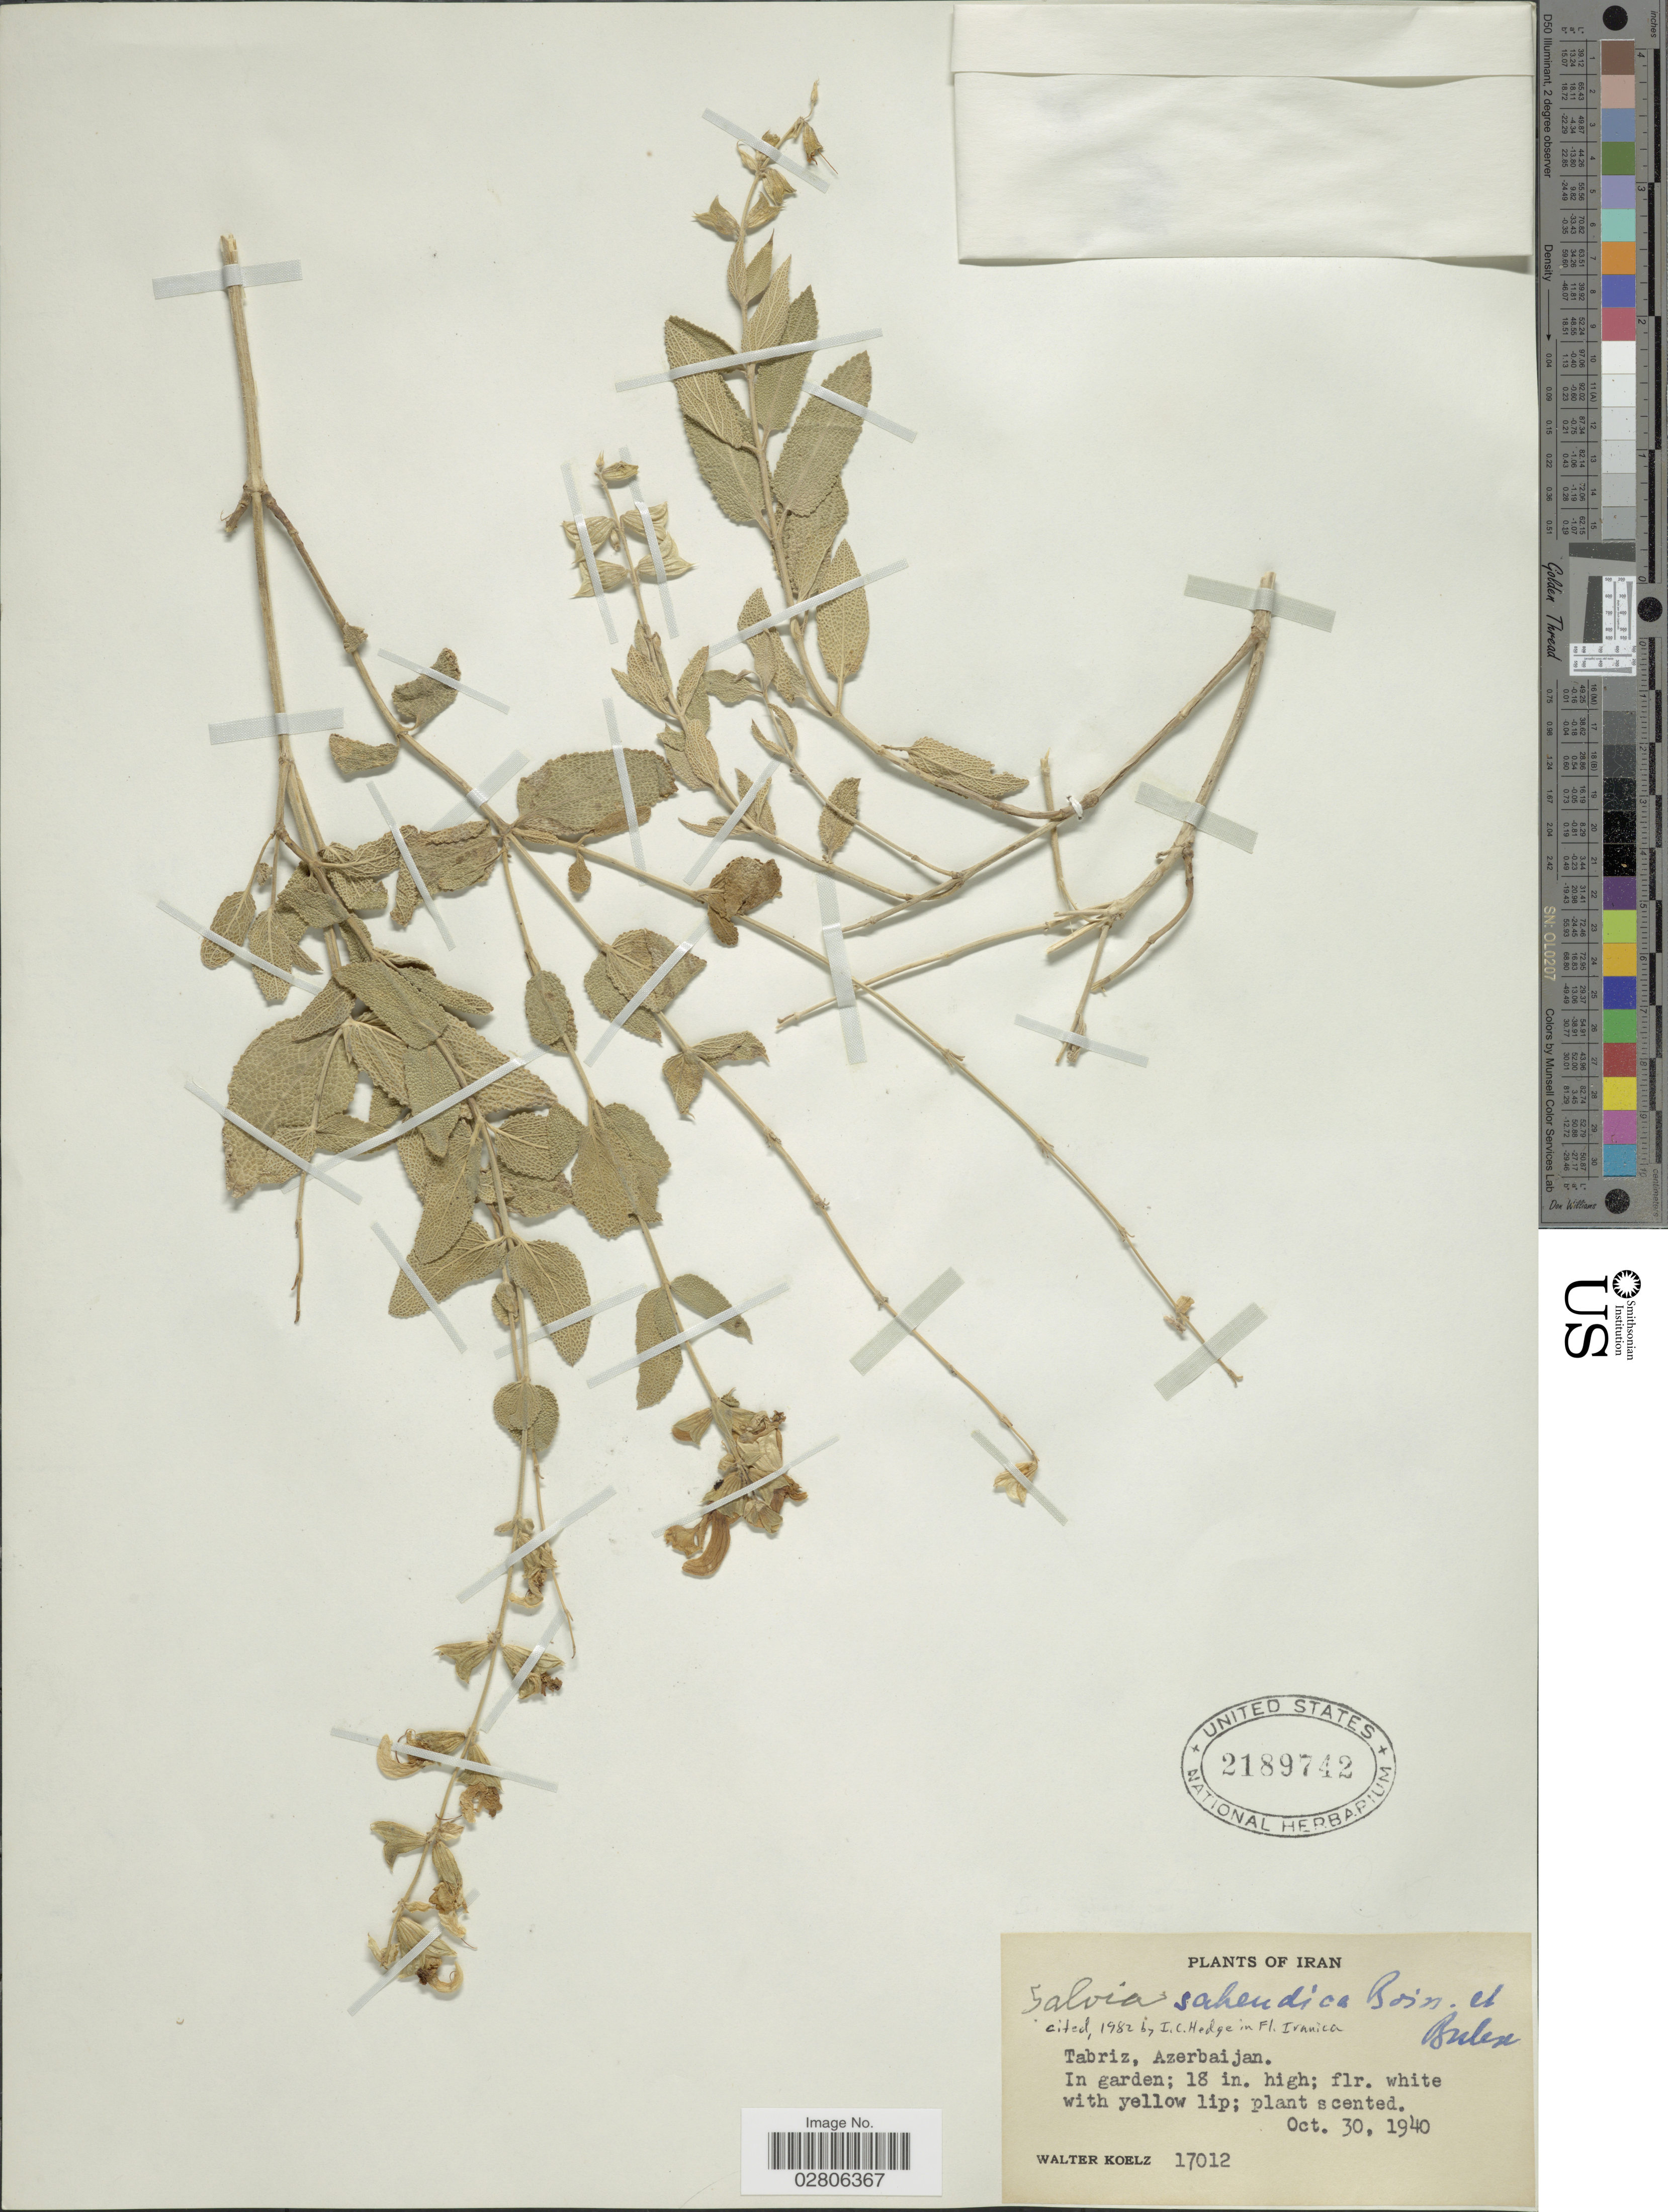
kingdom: Plantae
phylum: Tracheophyta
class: Magnoliopsida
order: Lamiales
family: Lamiaceae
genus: Salvia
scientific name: Salvia sahendica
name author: Boiss. & Buhse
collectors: W. N. Koelz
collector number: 17012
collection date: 1940-10-30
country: Iran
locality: Tabriz. Azerbaijan.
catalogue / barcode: US 2189742